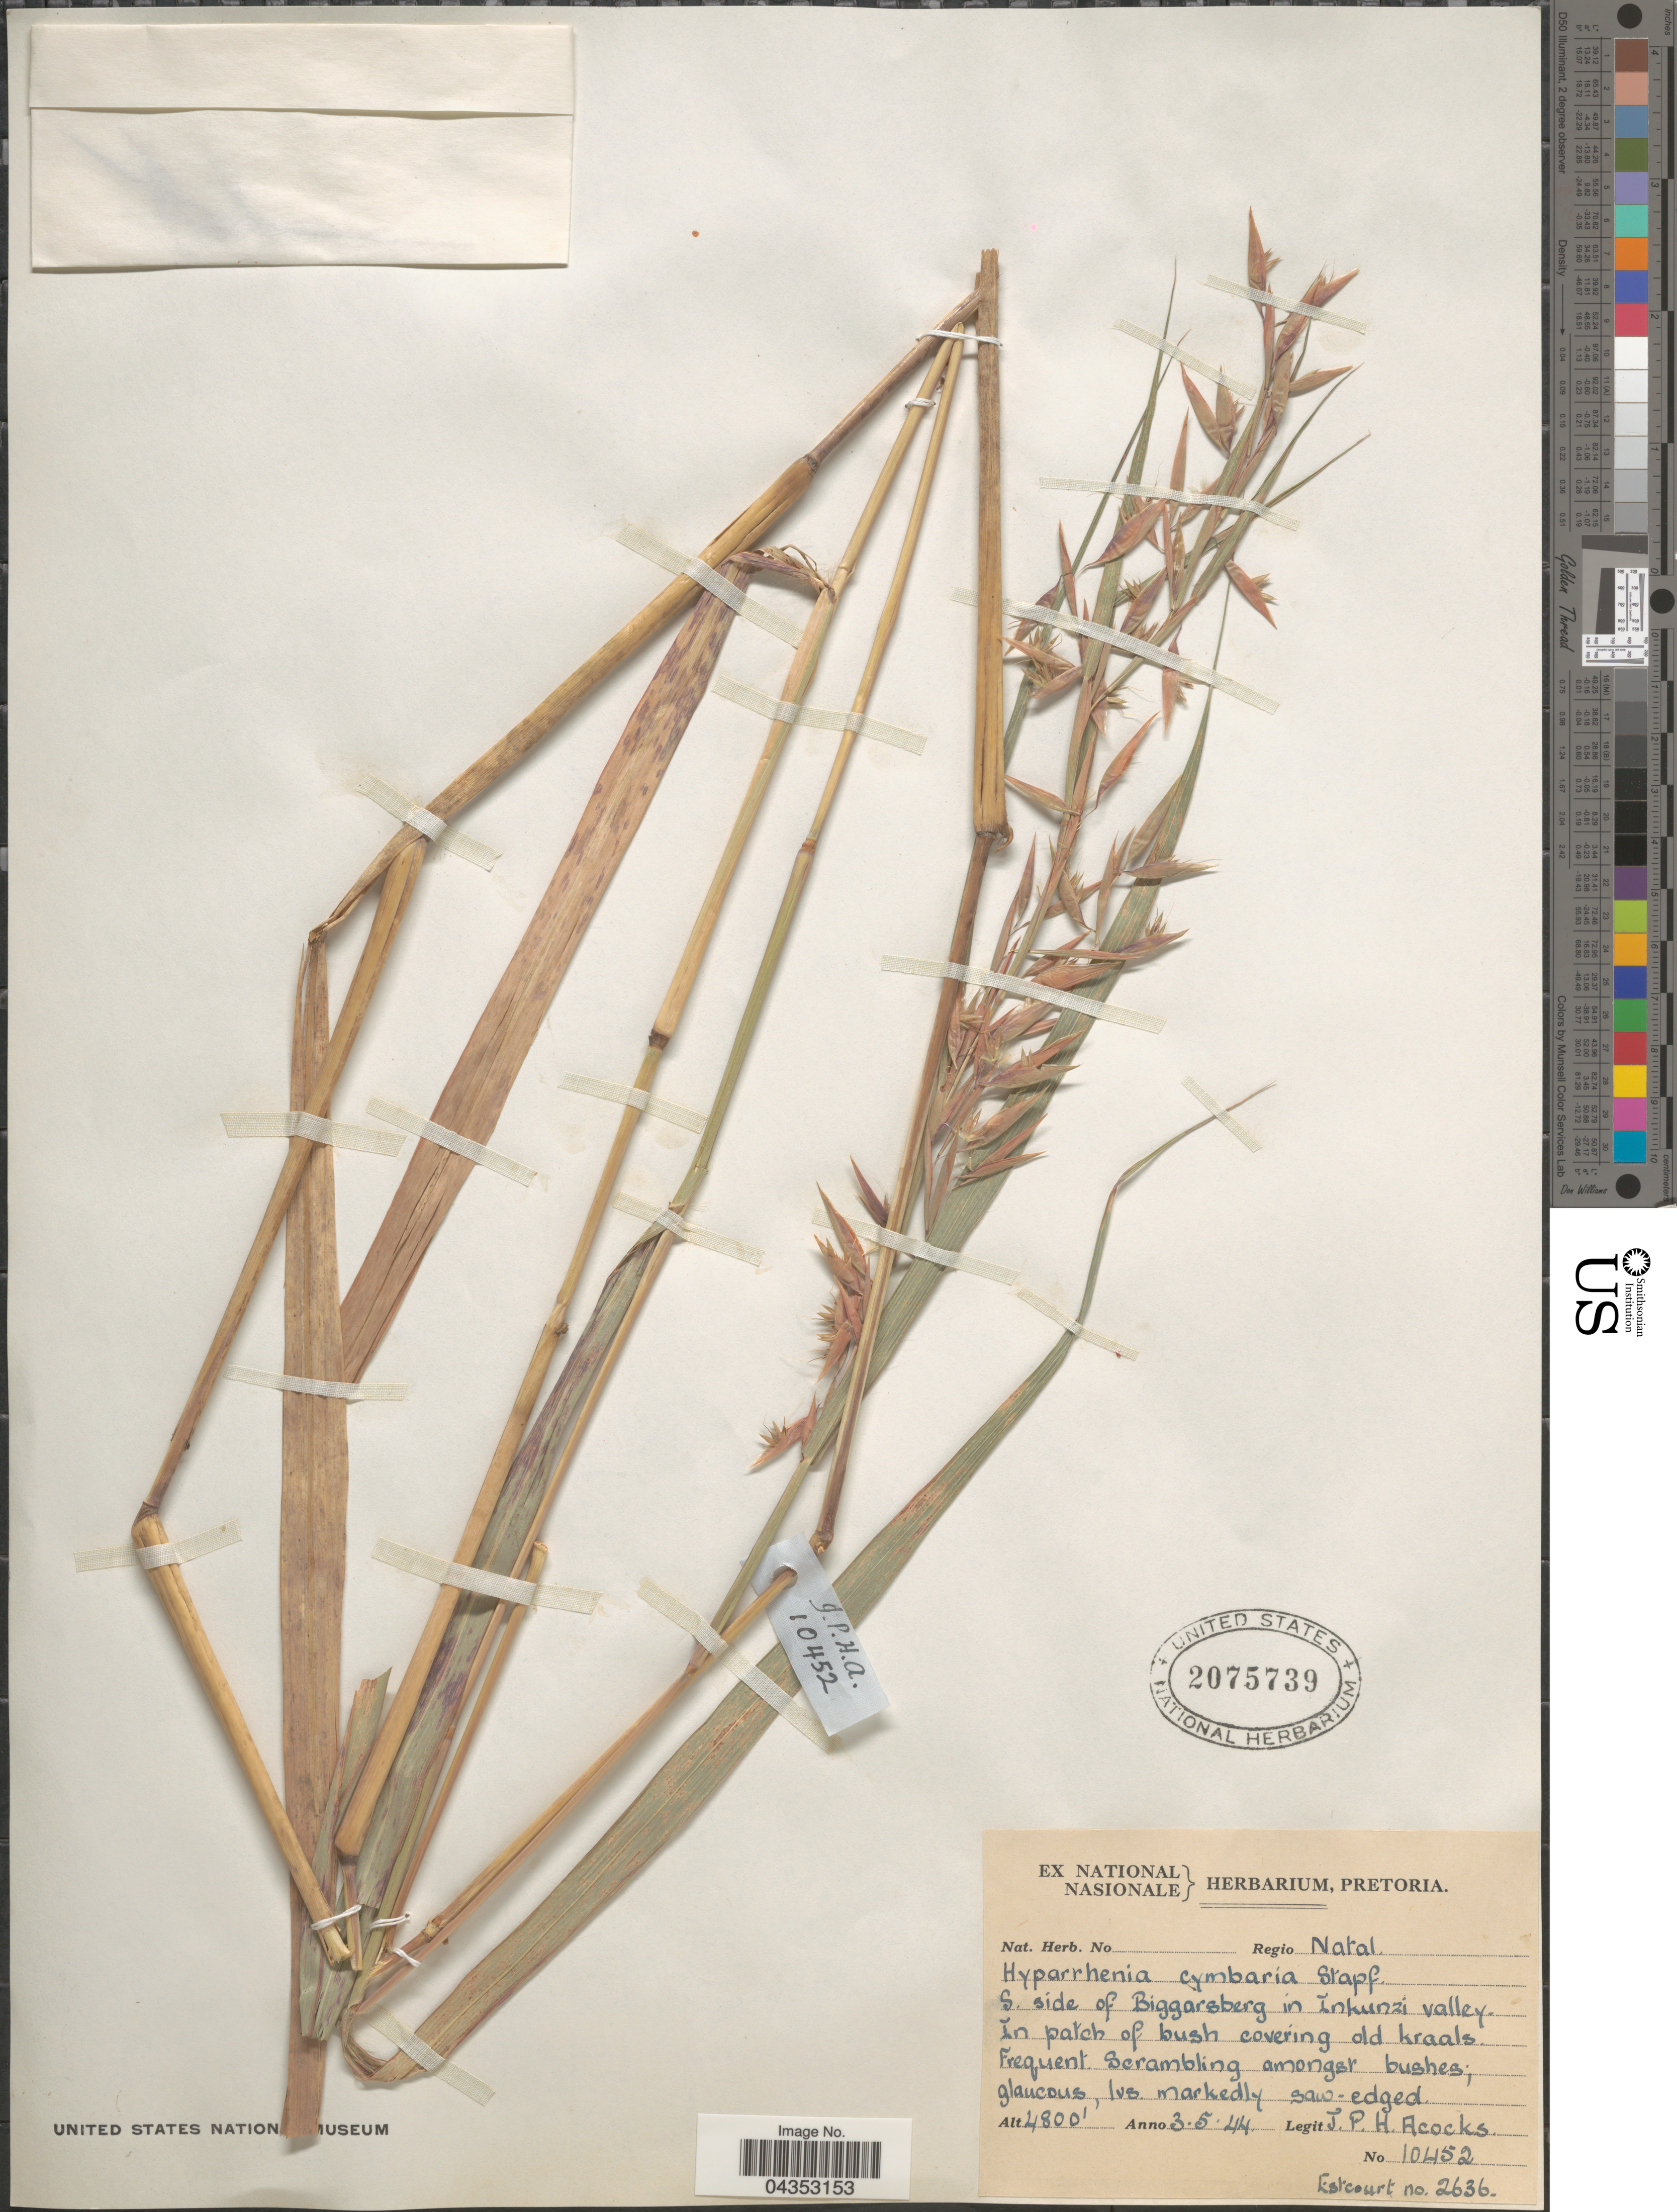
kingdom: Plantae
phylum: Tracheophyta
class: Liliopsida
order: Poales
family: Poaceae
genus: Hyparrhenia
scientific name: Hyparrhenia cymbaria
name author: (L.) Stapf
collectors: J. P. Acocks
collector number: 10452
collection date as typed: Transcribed d/m/y: 3/5/44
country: South Africa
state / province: KwaZulu-Natal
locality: Regio Natal. S. side of Biggarsberg in Inkunzi valley.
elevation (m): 1463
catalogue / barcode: US 2075739